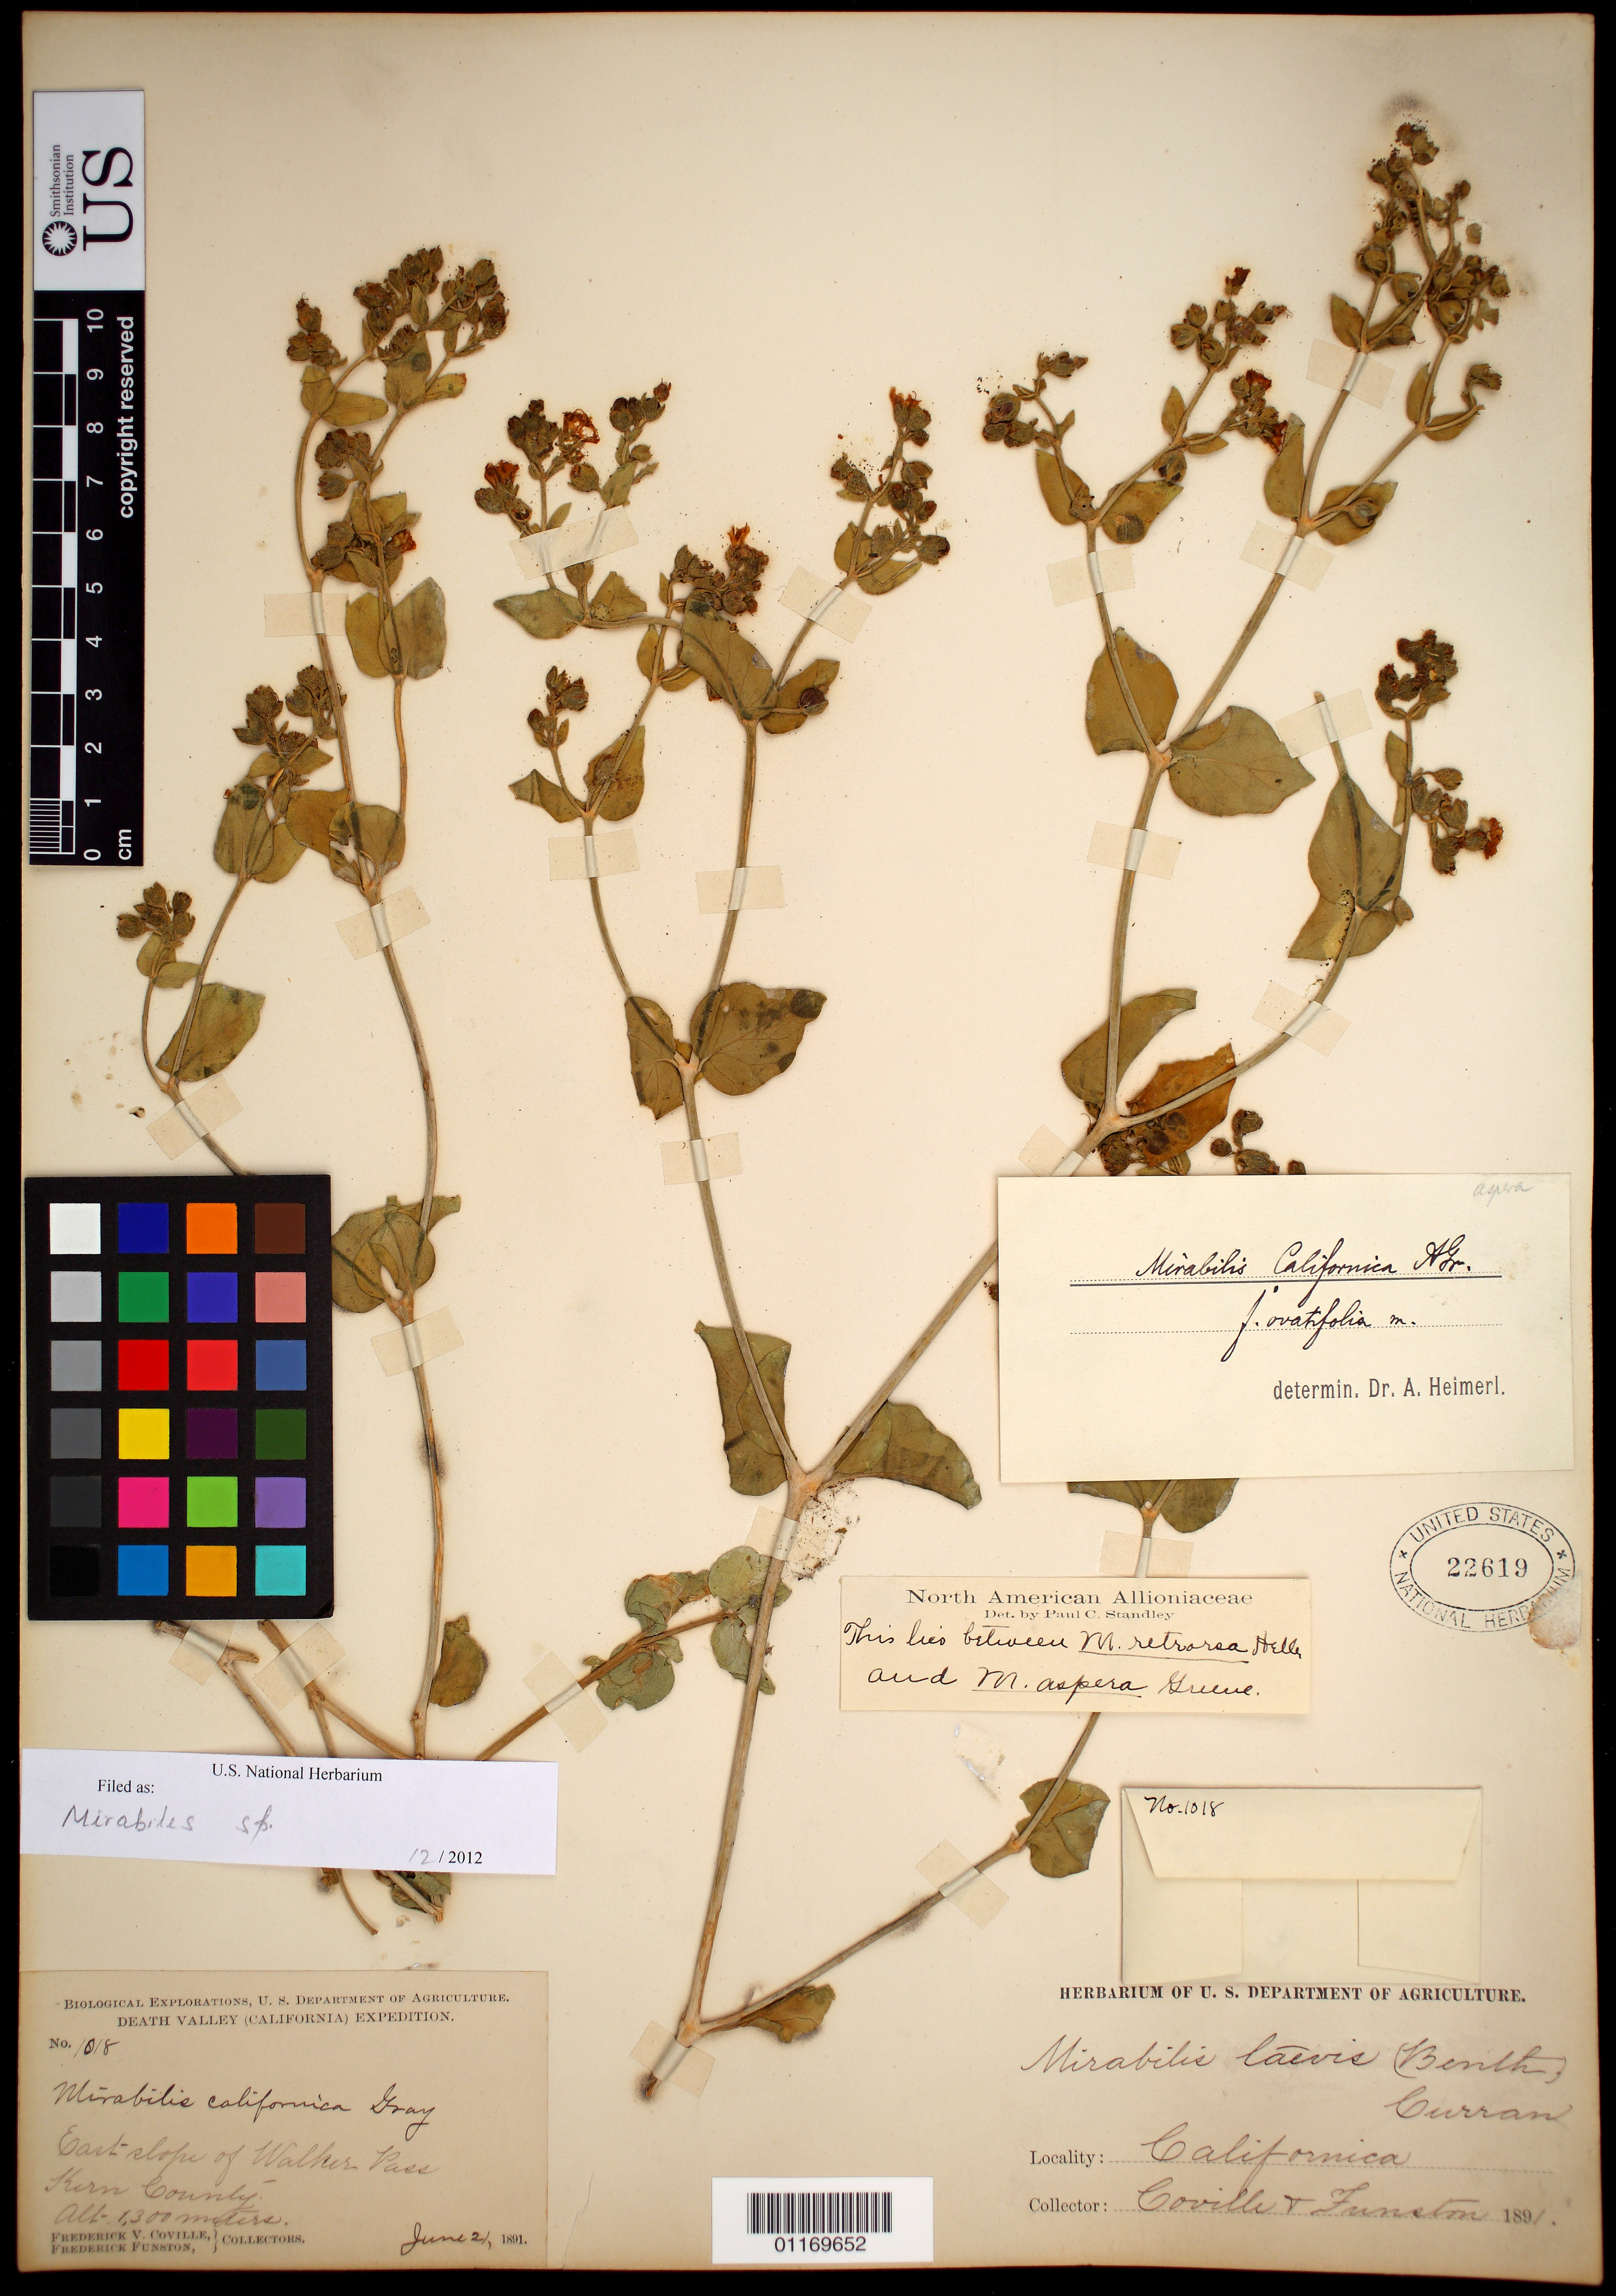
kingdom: Plantae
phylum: Tracheophyta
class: Magnoliopsida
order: Caryophyllales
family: Nyctaginaceae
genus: Mirabilis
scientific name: Mirabilis sp.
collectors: F. V. Coville & F. Funston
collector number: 1018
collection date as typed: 21 Jun 1891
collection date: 1891-06-21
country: United States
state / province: California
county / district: Kern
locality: East slope of Walker Pass.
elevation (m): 1300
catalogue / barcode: US 22619